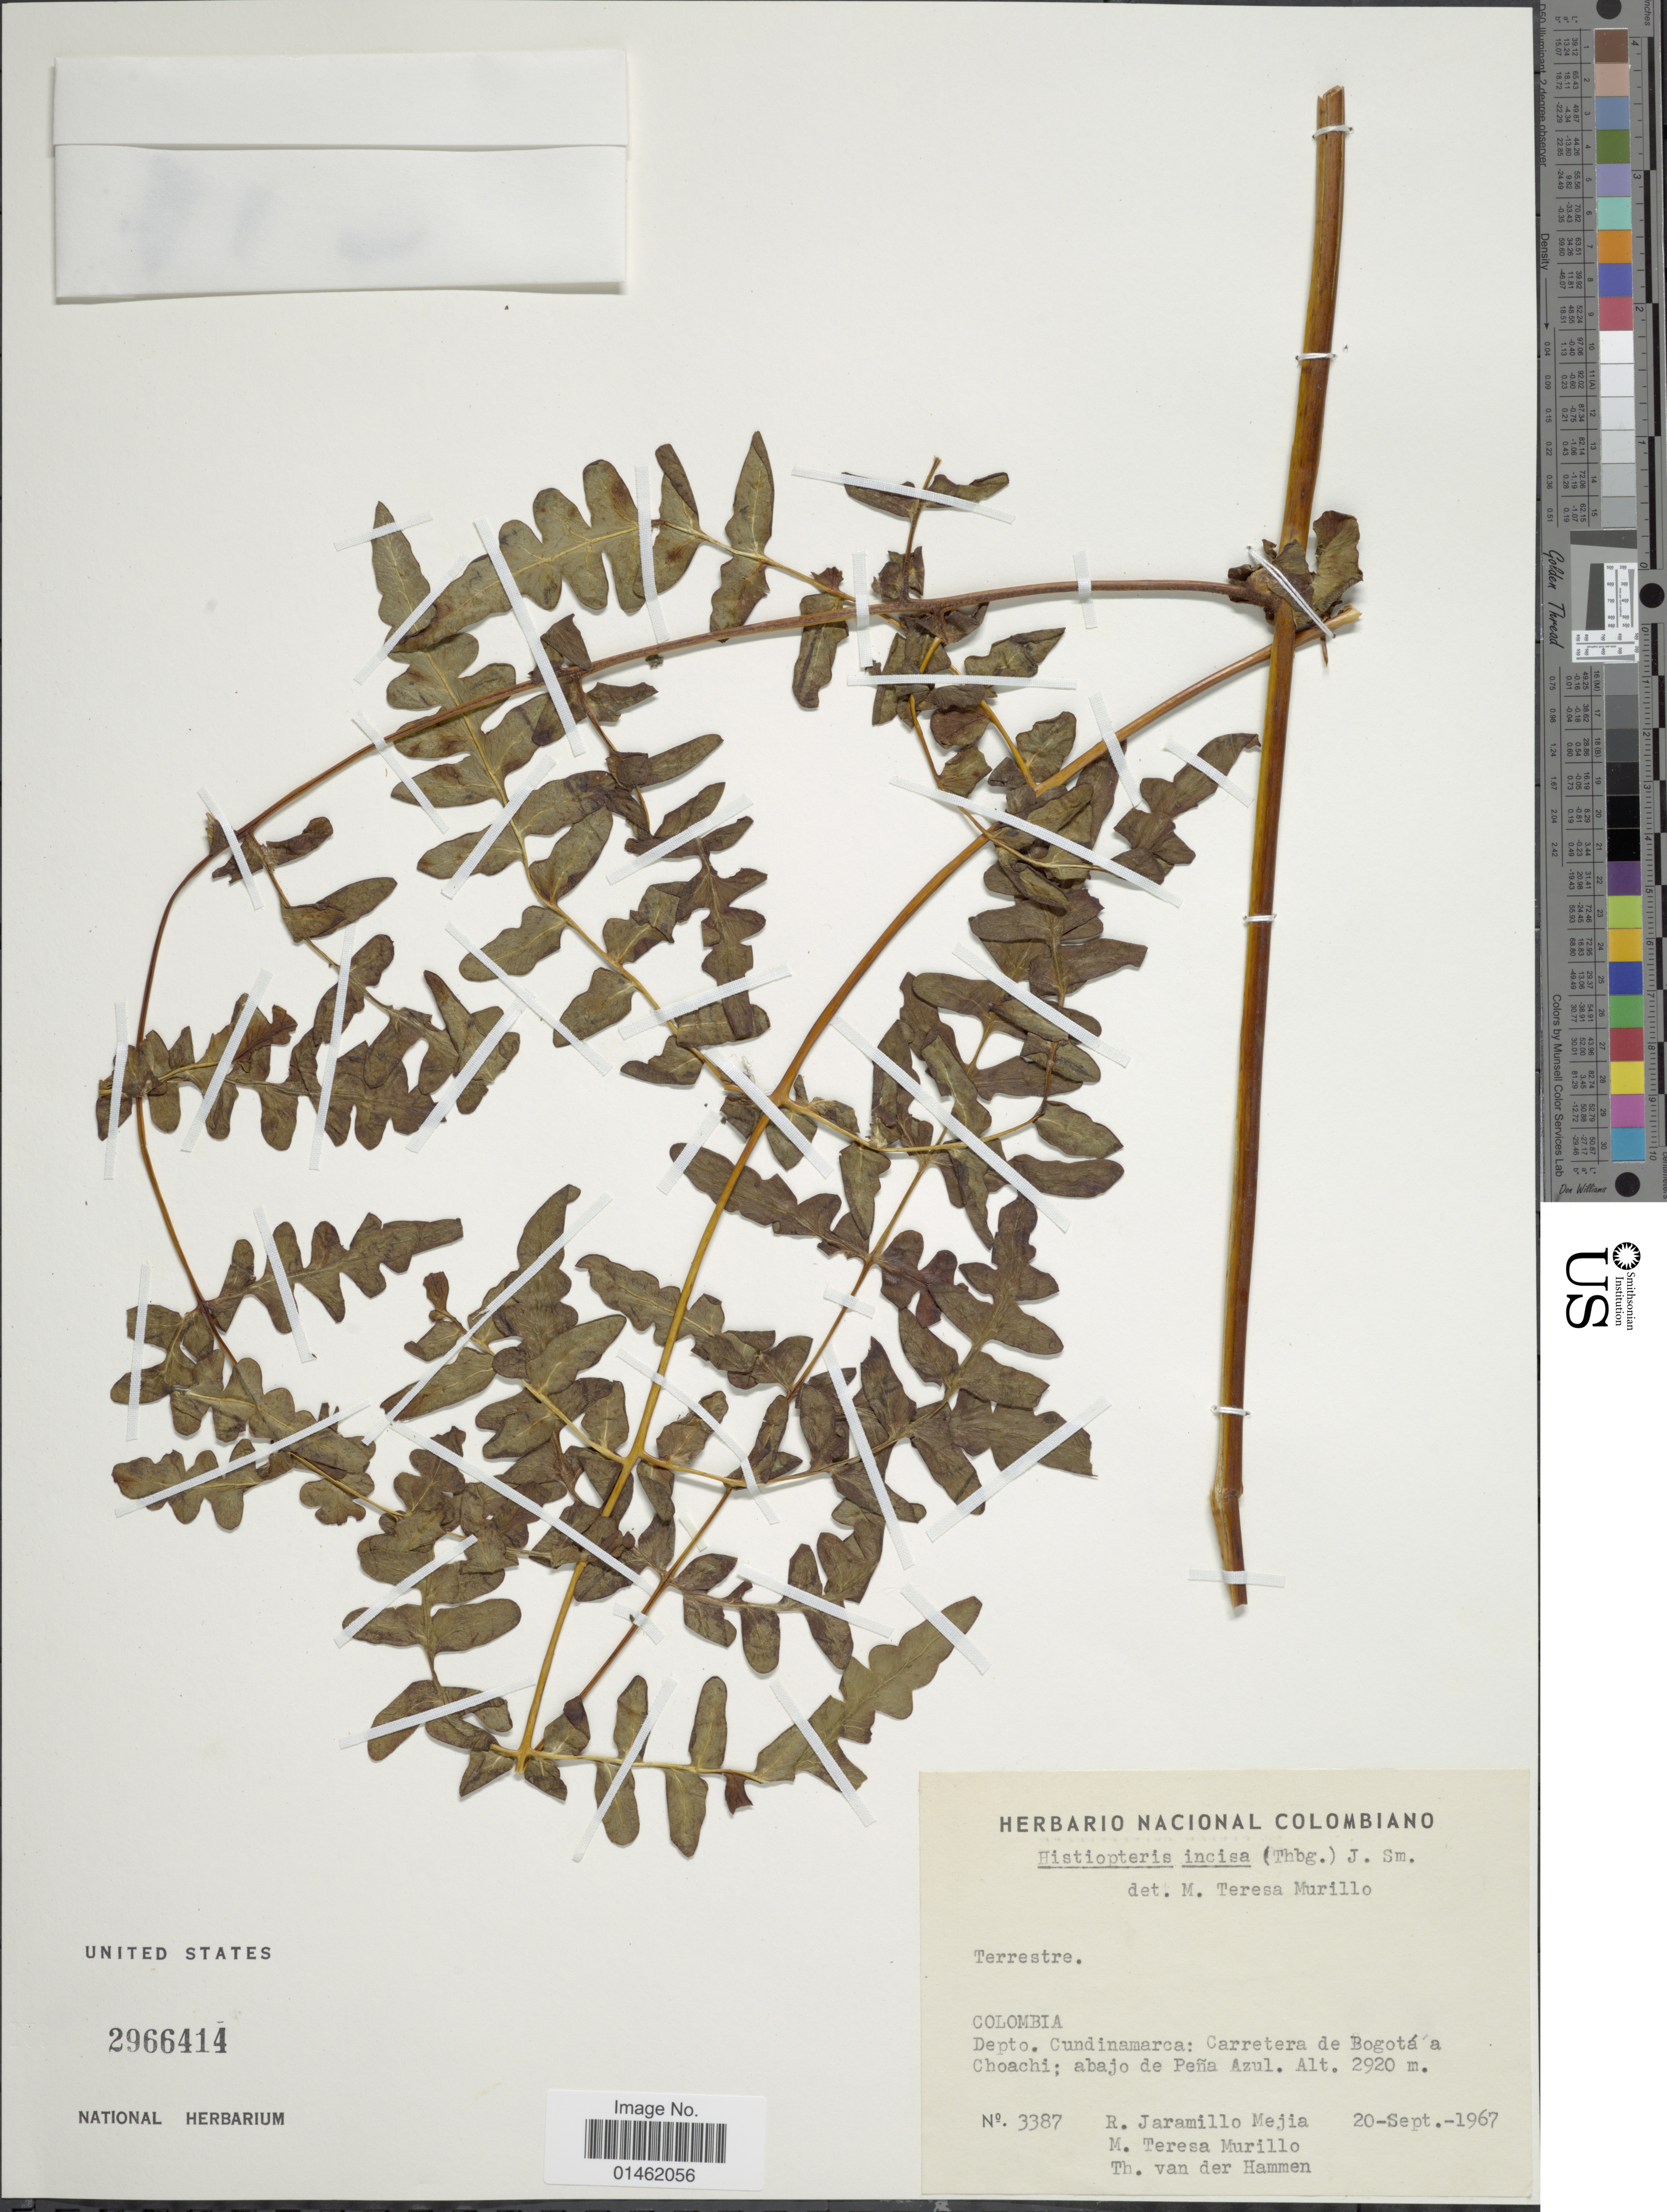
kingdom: Plantae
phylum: Tracheophyta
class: Polypodiopsida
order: Polypodiales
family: Dennstaedtiaceae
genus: Histiopteris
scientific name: Histiopteris incisa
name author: (Thunb.) J. Sm.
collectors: R. Jaramillo M., M. Murillo & T. Hammen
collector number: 3387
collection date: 1967-09-20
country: Colombia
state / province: Cundinamarca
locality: Depto. Cundinamarca: Carretera de Bogotá a Choachi; abajo de Pena Azul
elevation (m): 2920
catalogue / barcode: US 2966414